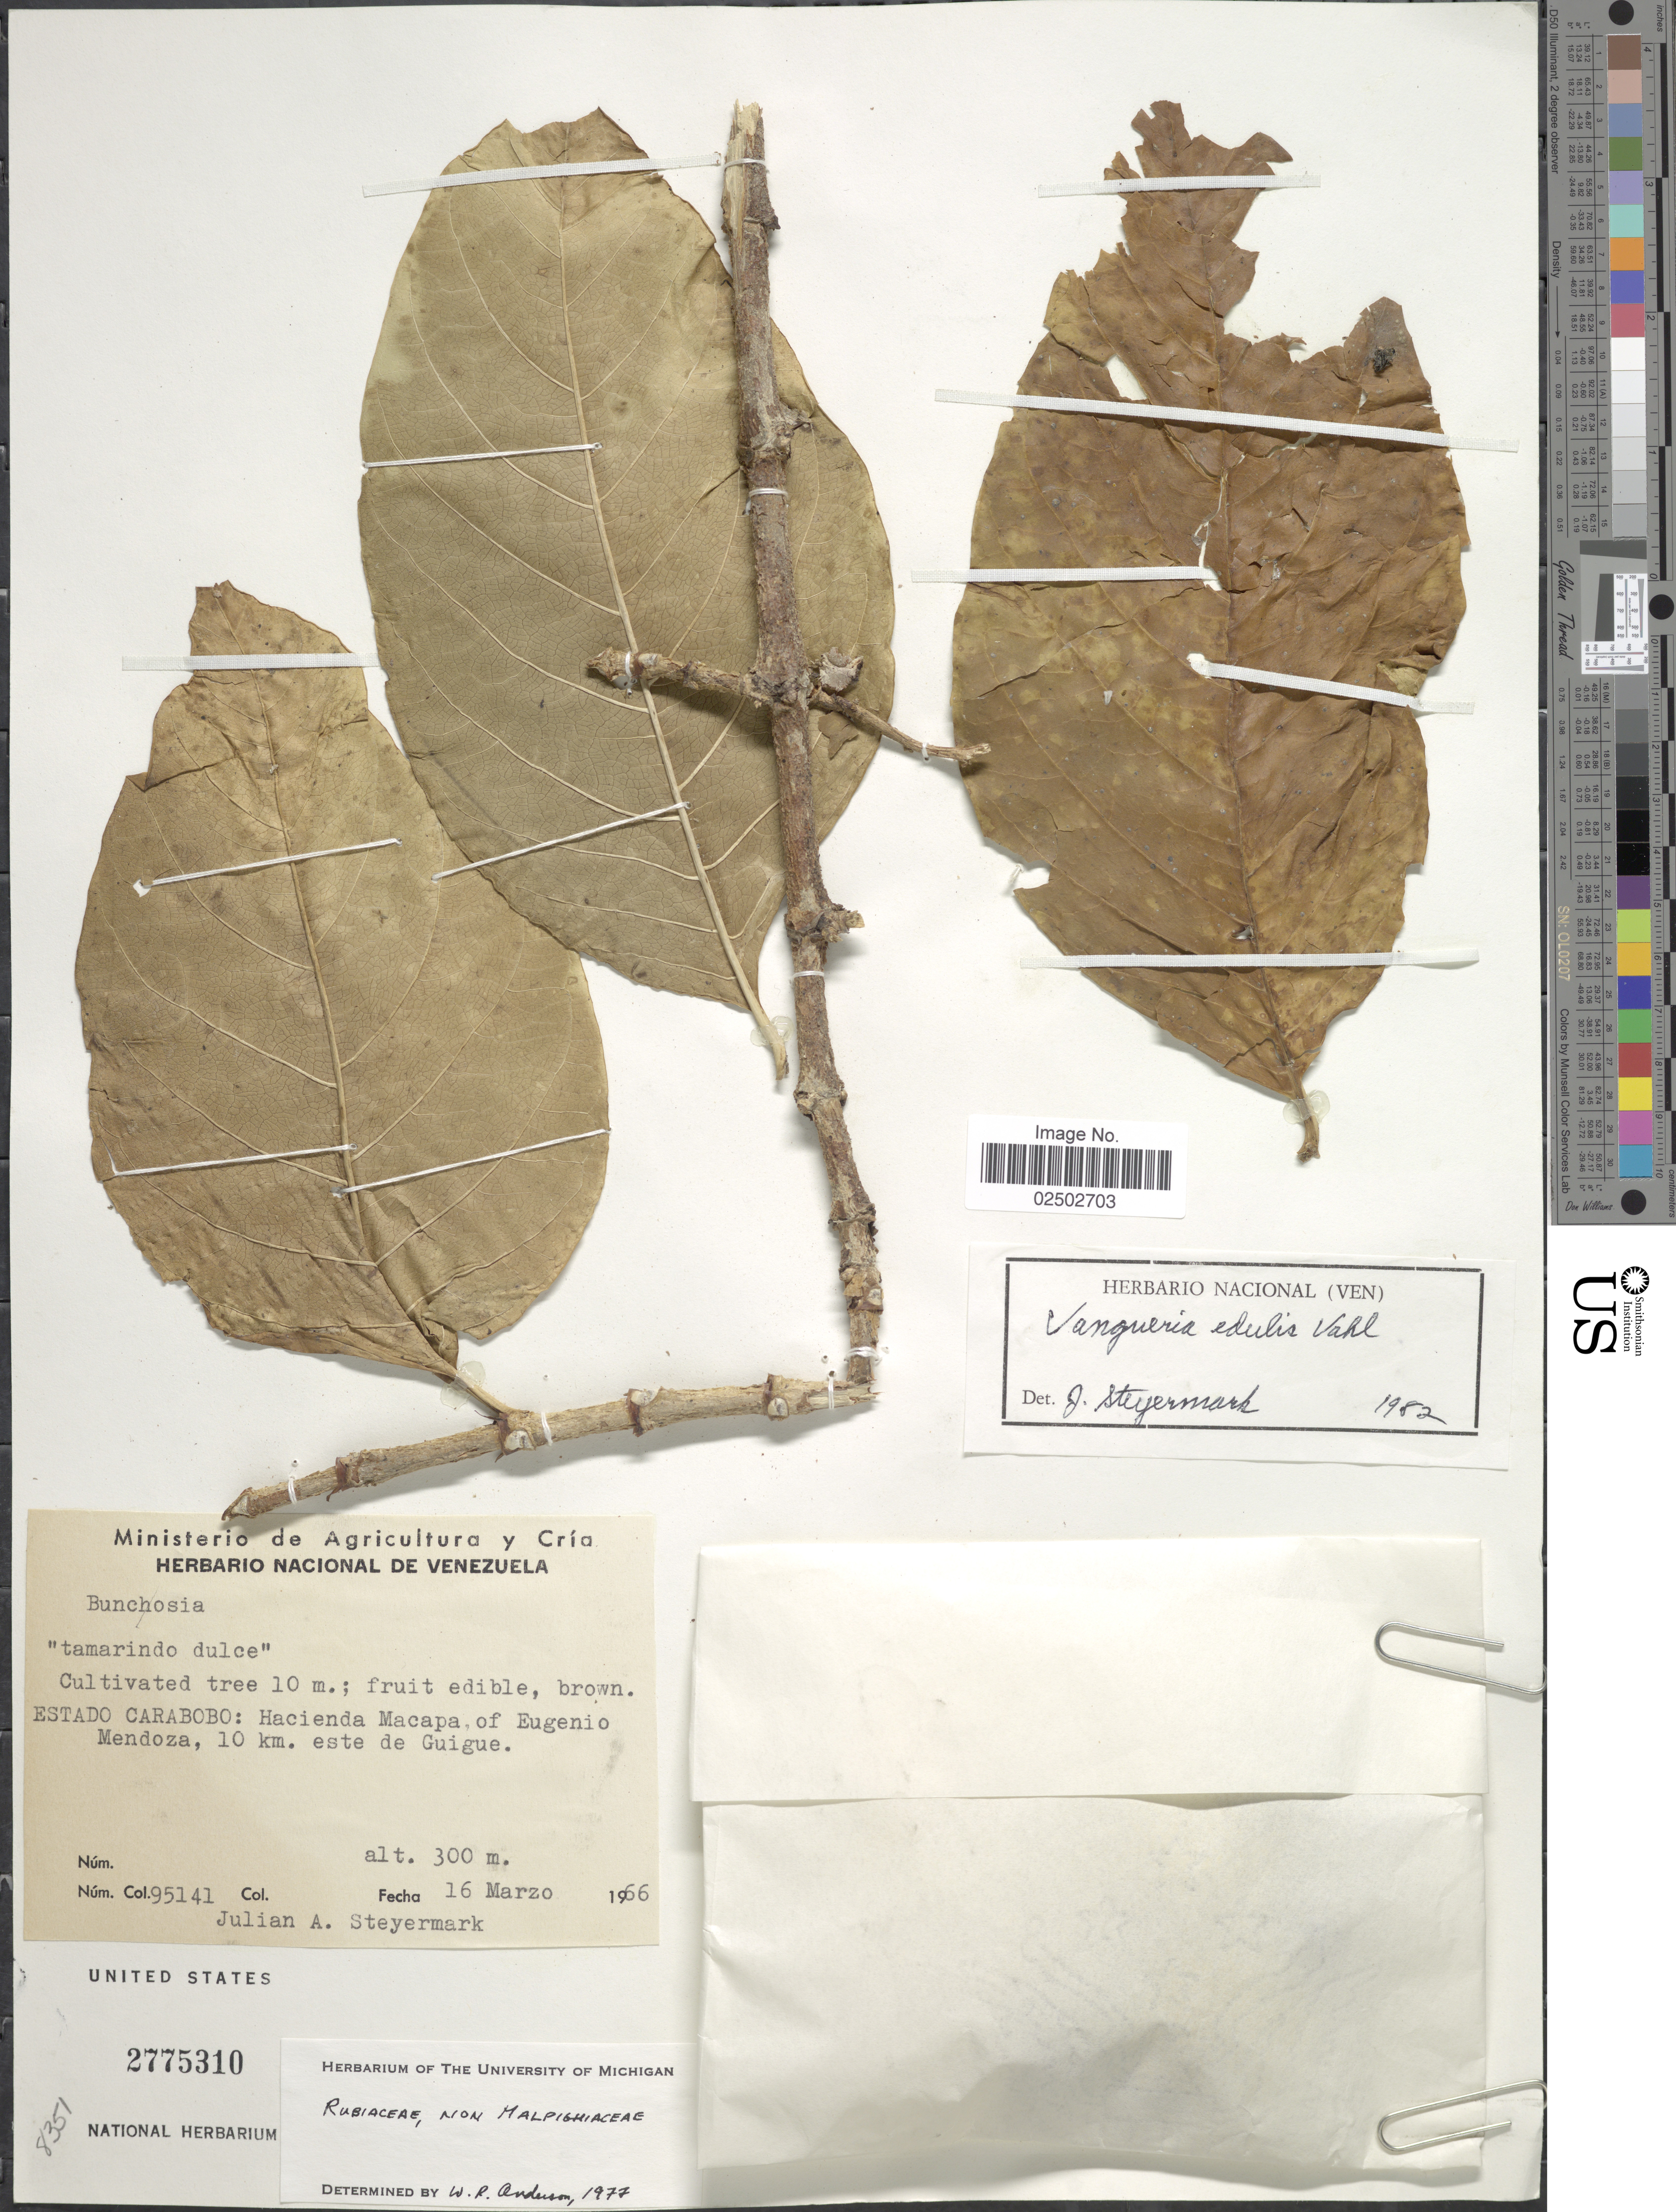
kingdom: Plantae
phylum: Tracheophyta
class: Magnoliopsida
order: Gentianales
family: Rubiaceae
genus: Vangueria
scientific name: Vangueria edulis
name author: Vahl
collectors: J. Steyermark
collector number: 95141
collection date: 1966-03-16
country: Venezuela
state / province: Carabobo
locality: Hacienda Macapa of Eugenio Mendoza, 10 km. este de Guuigue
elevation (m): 300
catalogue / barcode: US 2775310